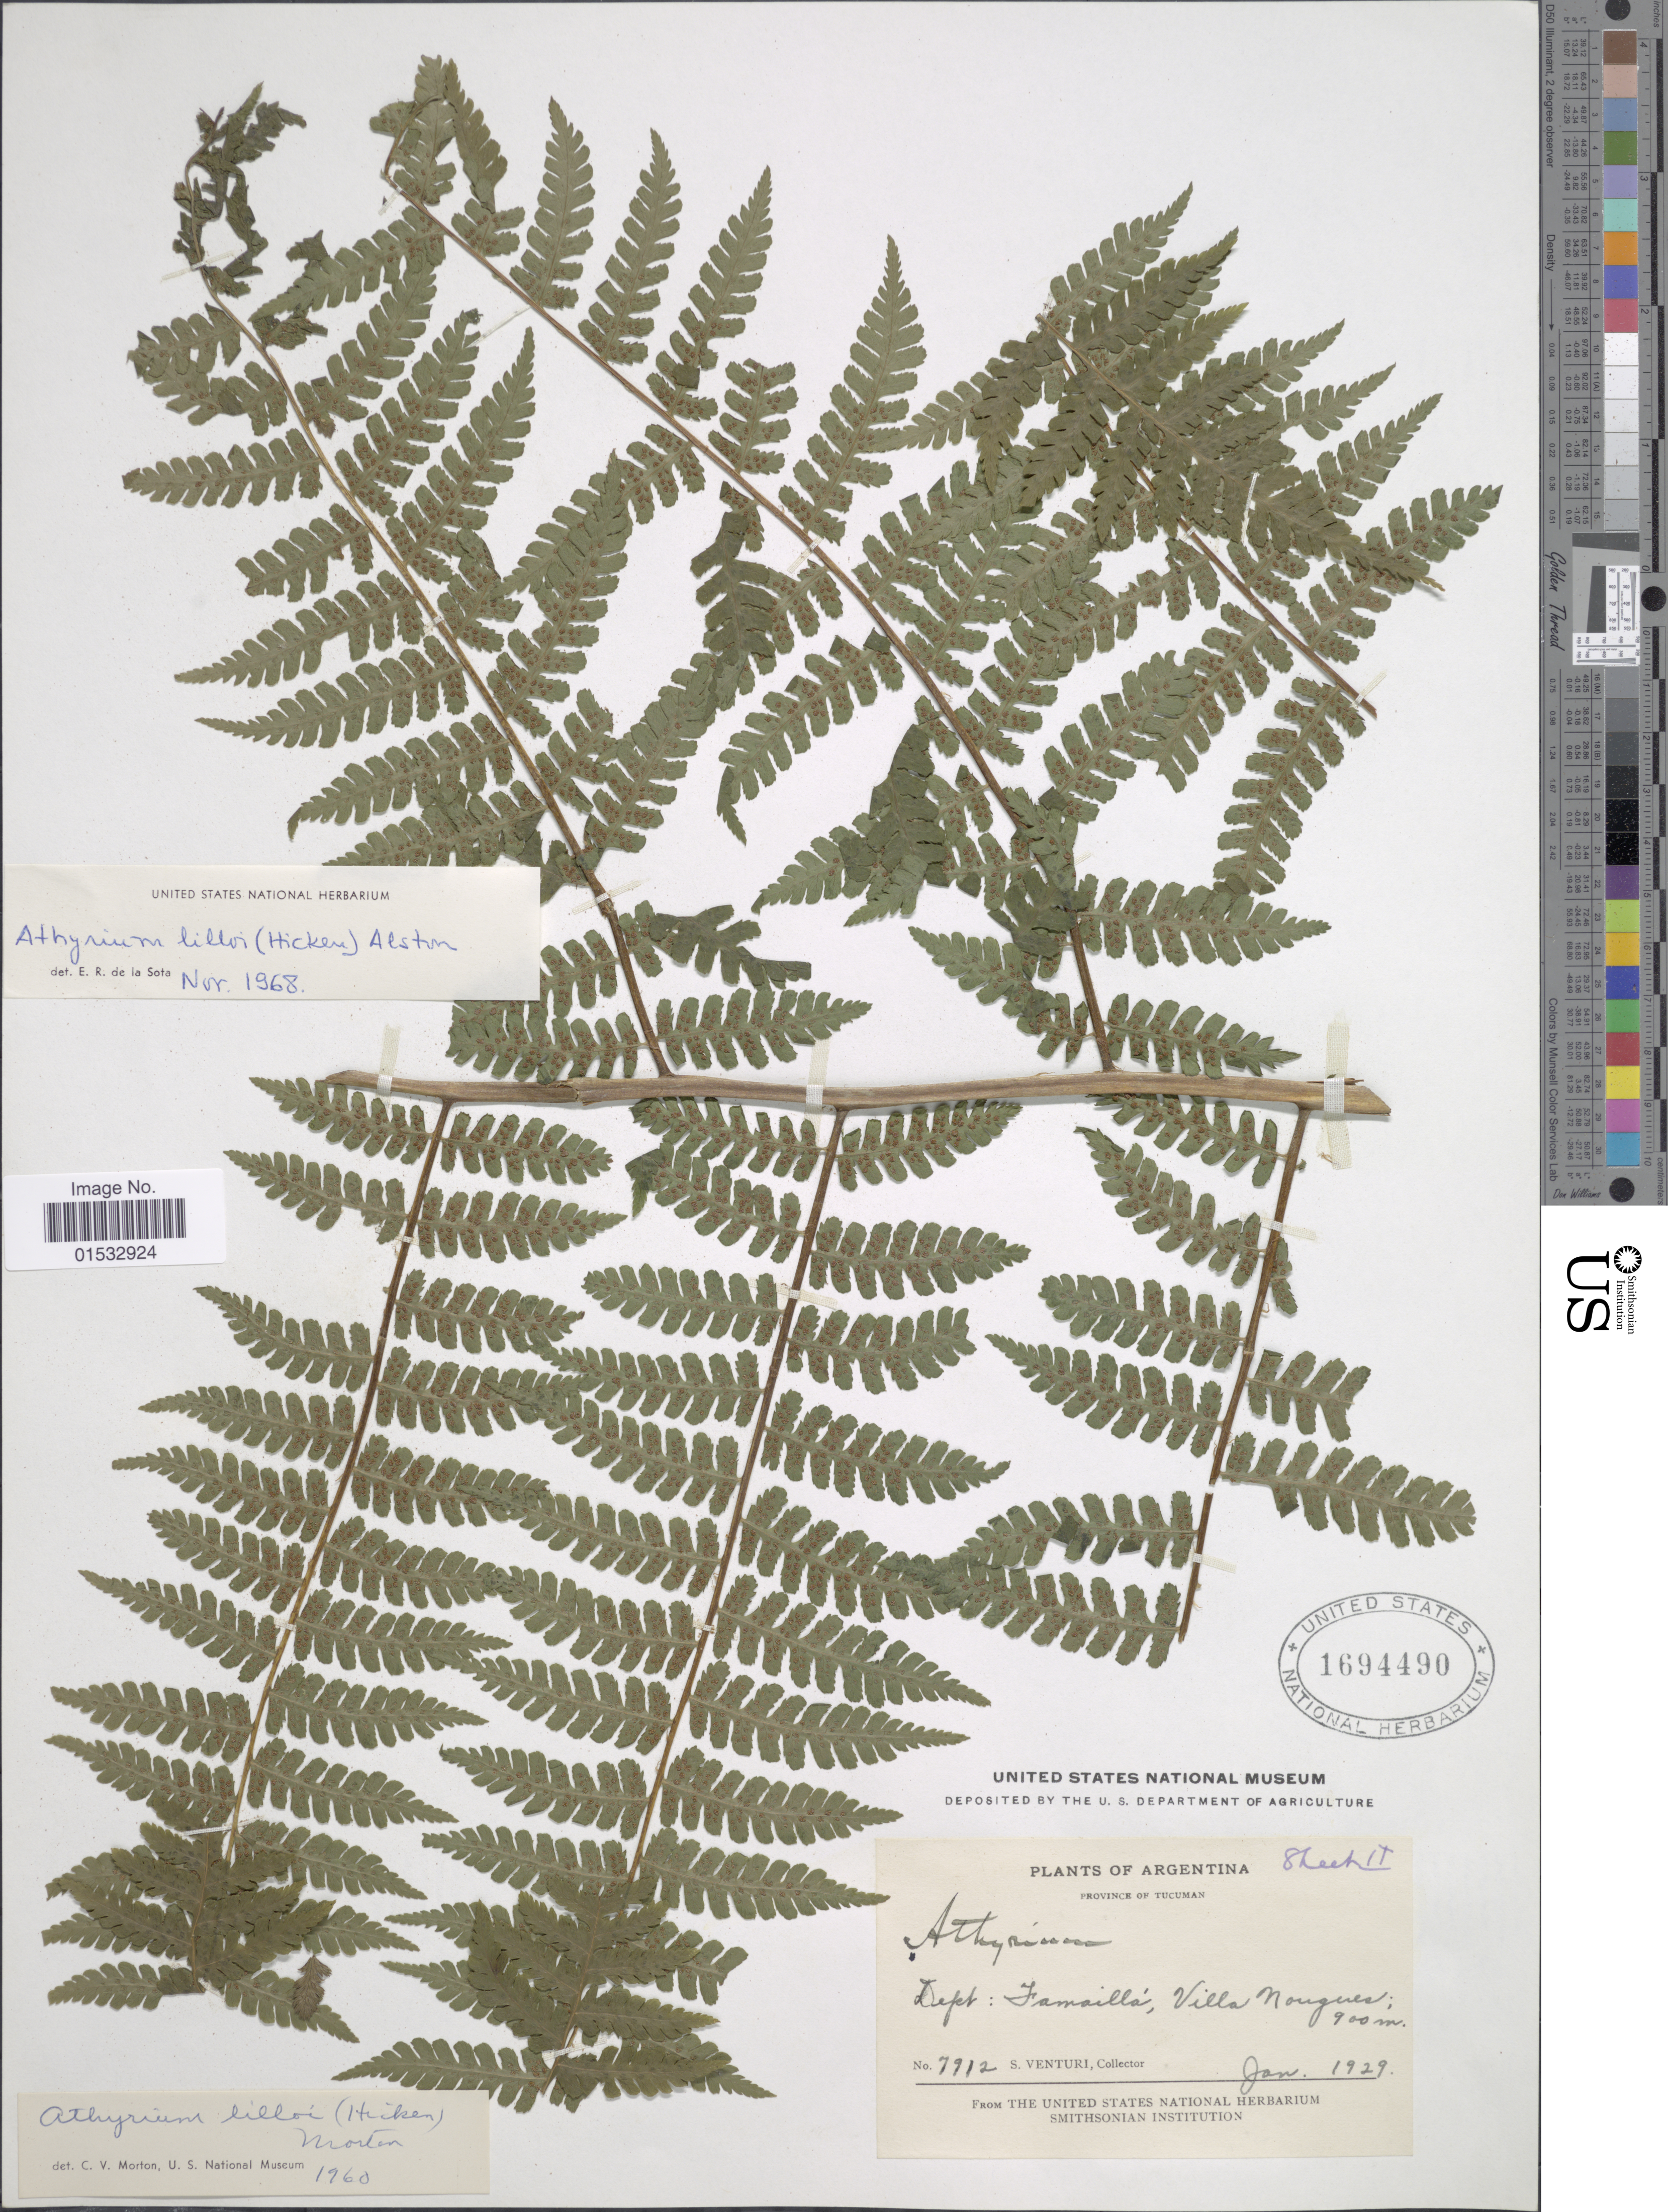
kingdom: Plantae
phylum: Tracheophyta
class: Polypodiopsida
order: Polypodiales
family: Athyriaceae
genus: Diplazium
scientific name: Diplazium lilloi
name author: (Hicken) R.M. Tryon & A.F. Tryon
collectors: S. Venturi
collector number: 7912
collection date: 1929-01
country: Argentina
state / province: Tucuman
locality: Dep. Jamailla, Villa Nougues.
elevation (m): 900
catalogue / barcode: US 1694490